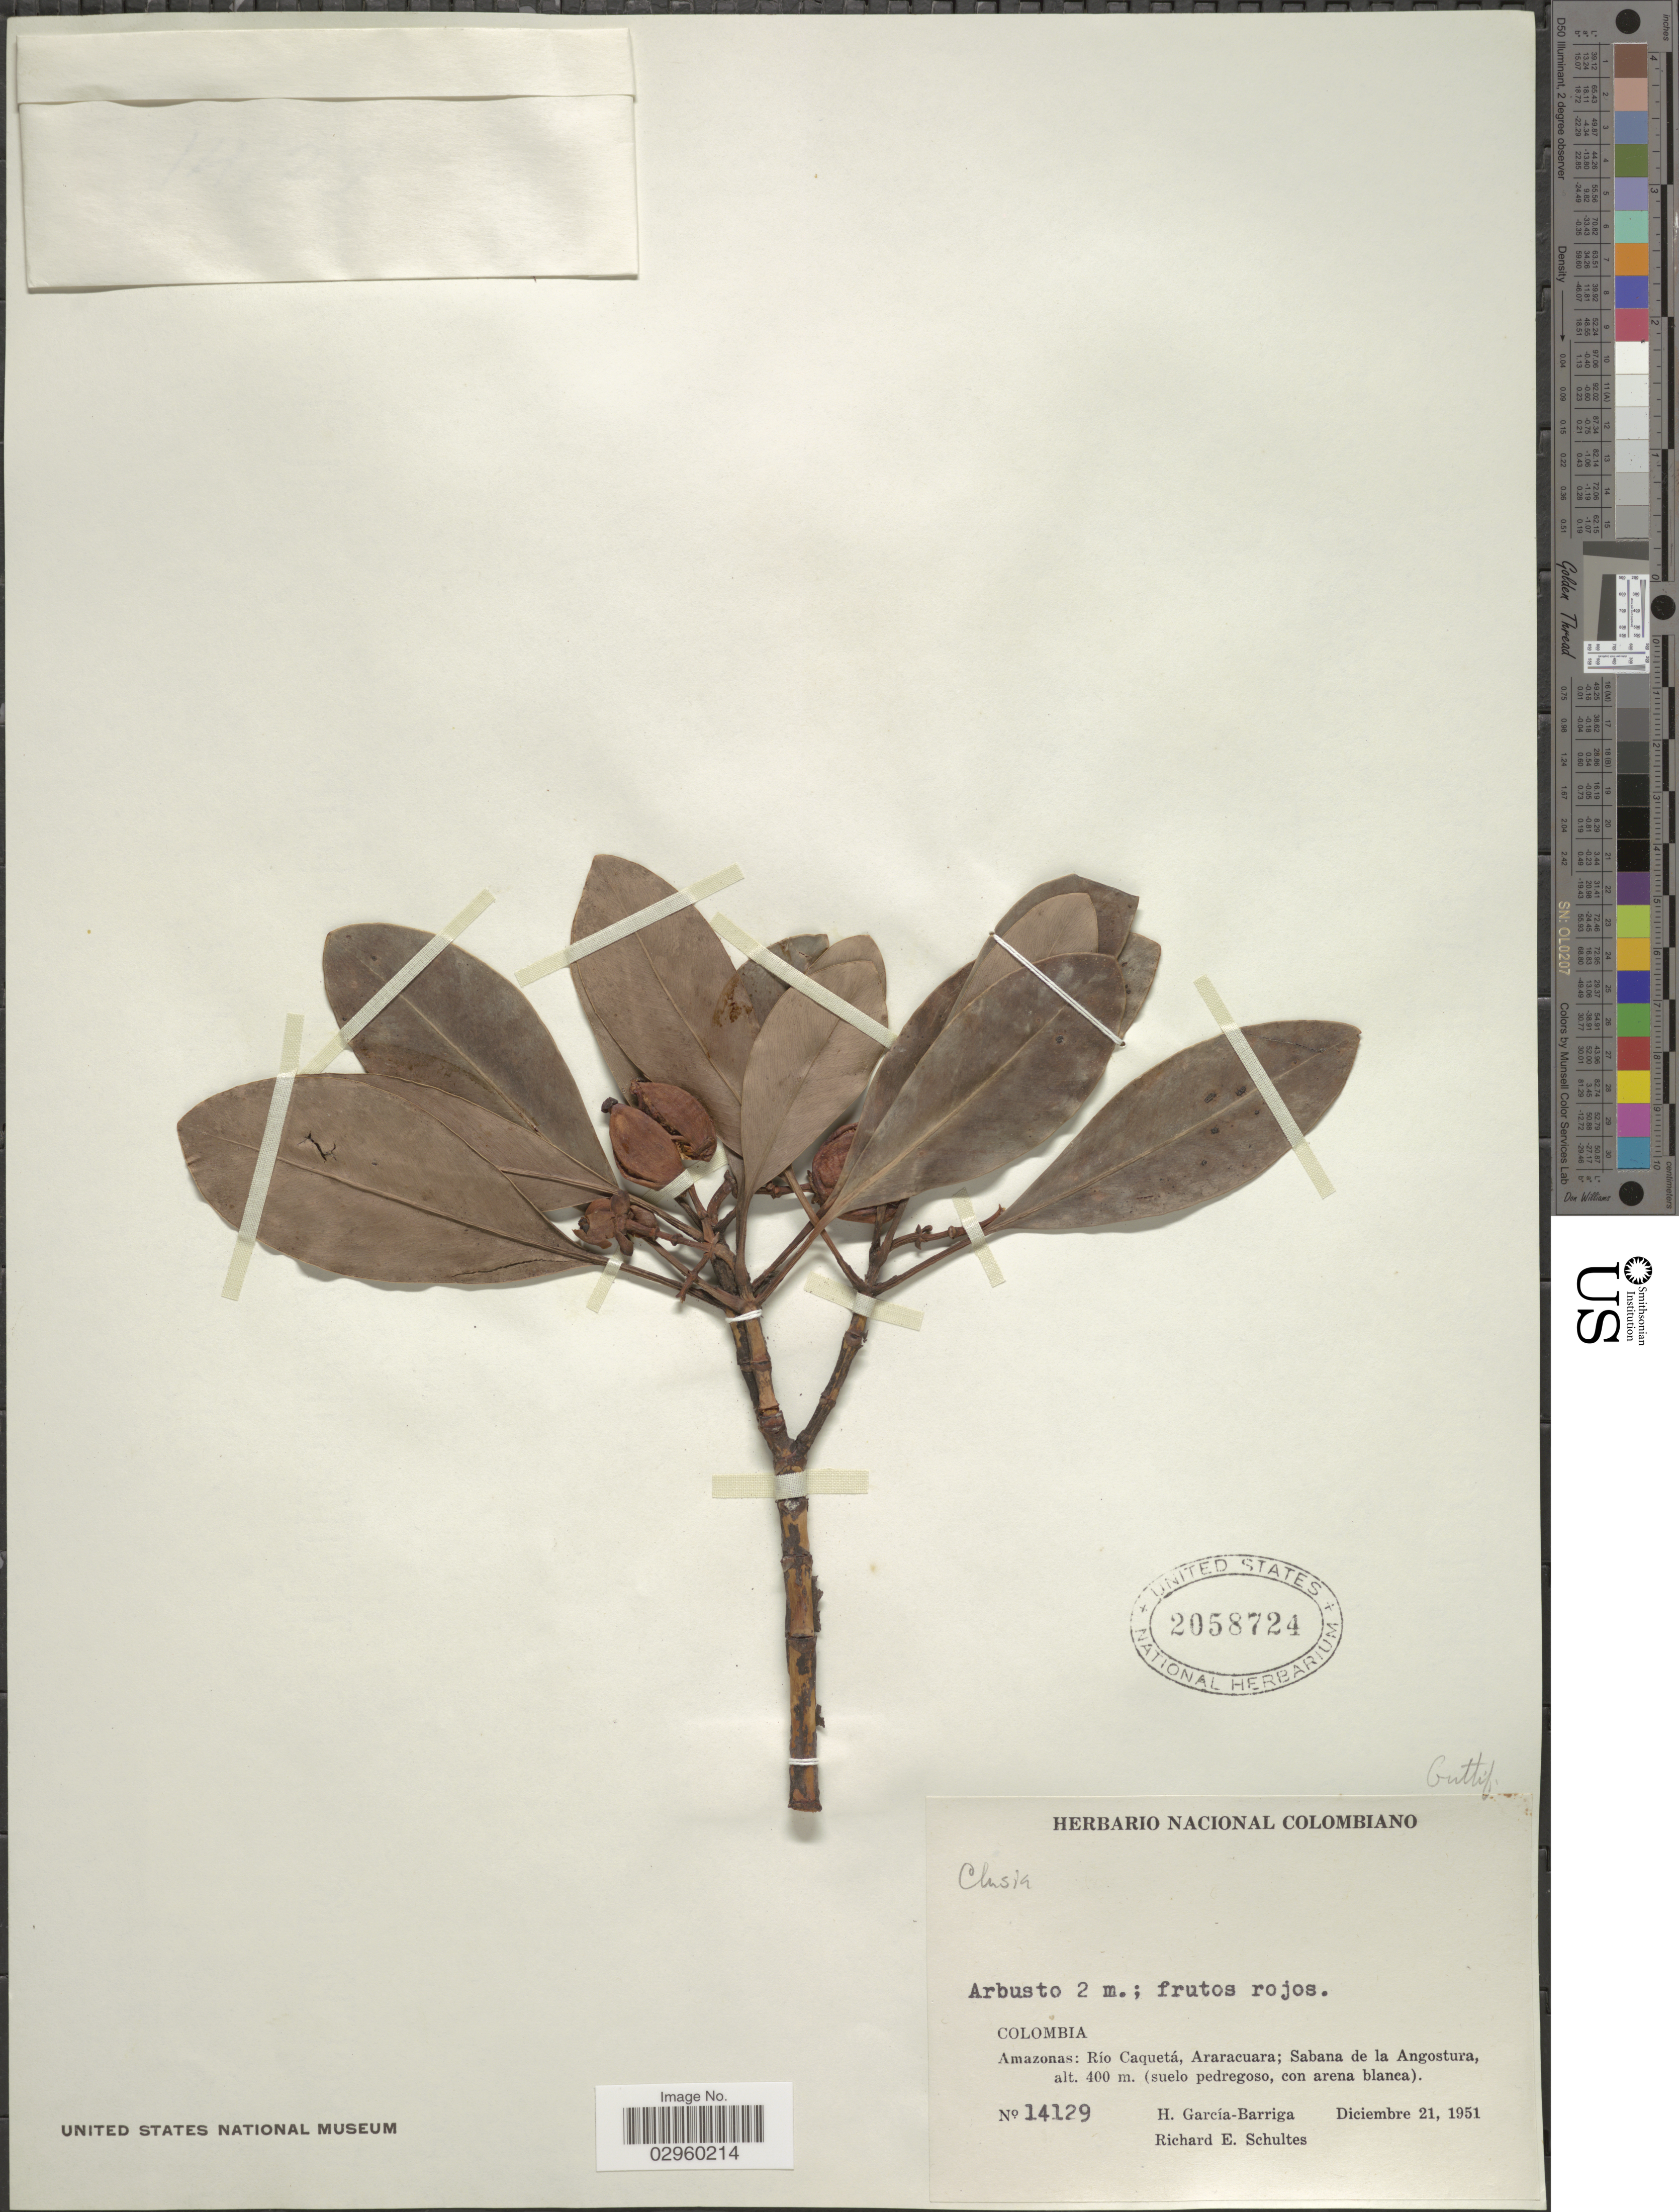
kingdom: Plantae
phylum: Tracheophyta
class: Magnoliopsida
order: Malpighiales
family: Clusiaceae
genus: Clusia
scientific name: Clusia sp.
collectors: H. García Barriga & R. E. Schultes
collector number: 14129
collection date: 1951-12-21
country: Colombia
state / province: Amazônas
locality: Río Caquetá, Araracuara; Sabana de la Angostura.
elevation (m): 400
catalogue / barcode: US 2058724